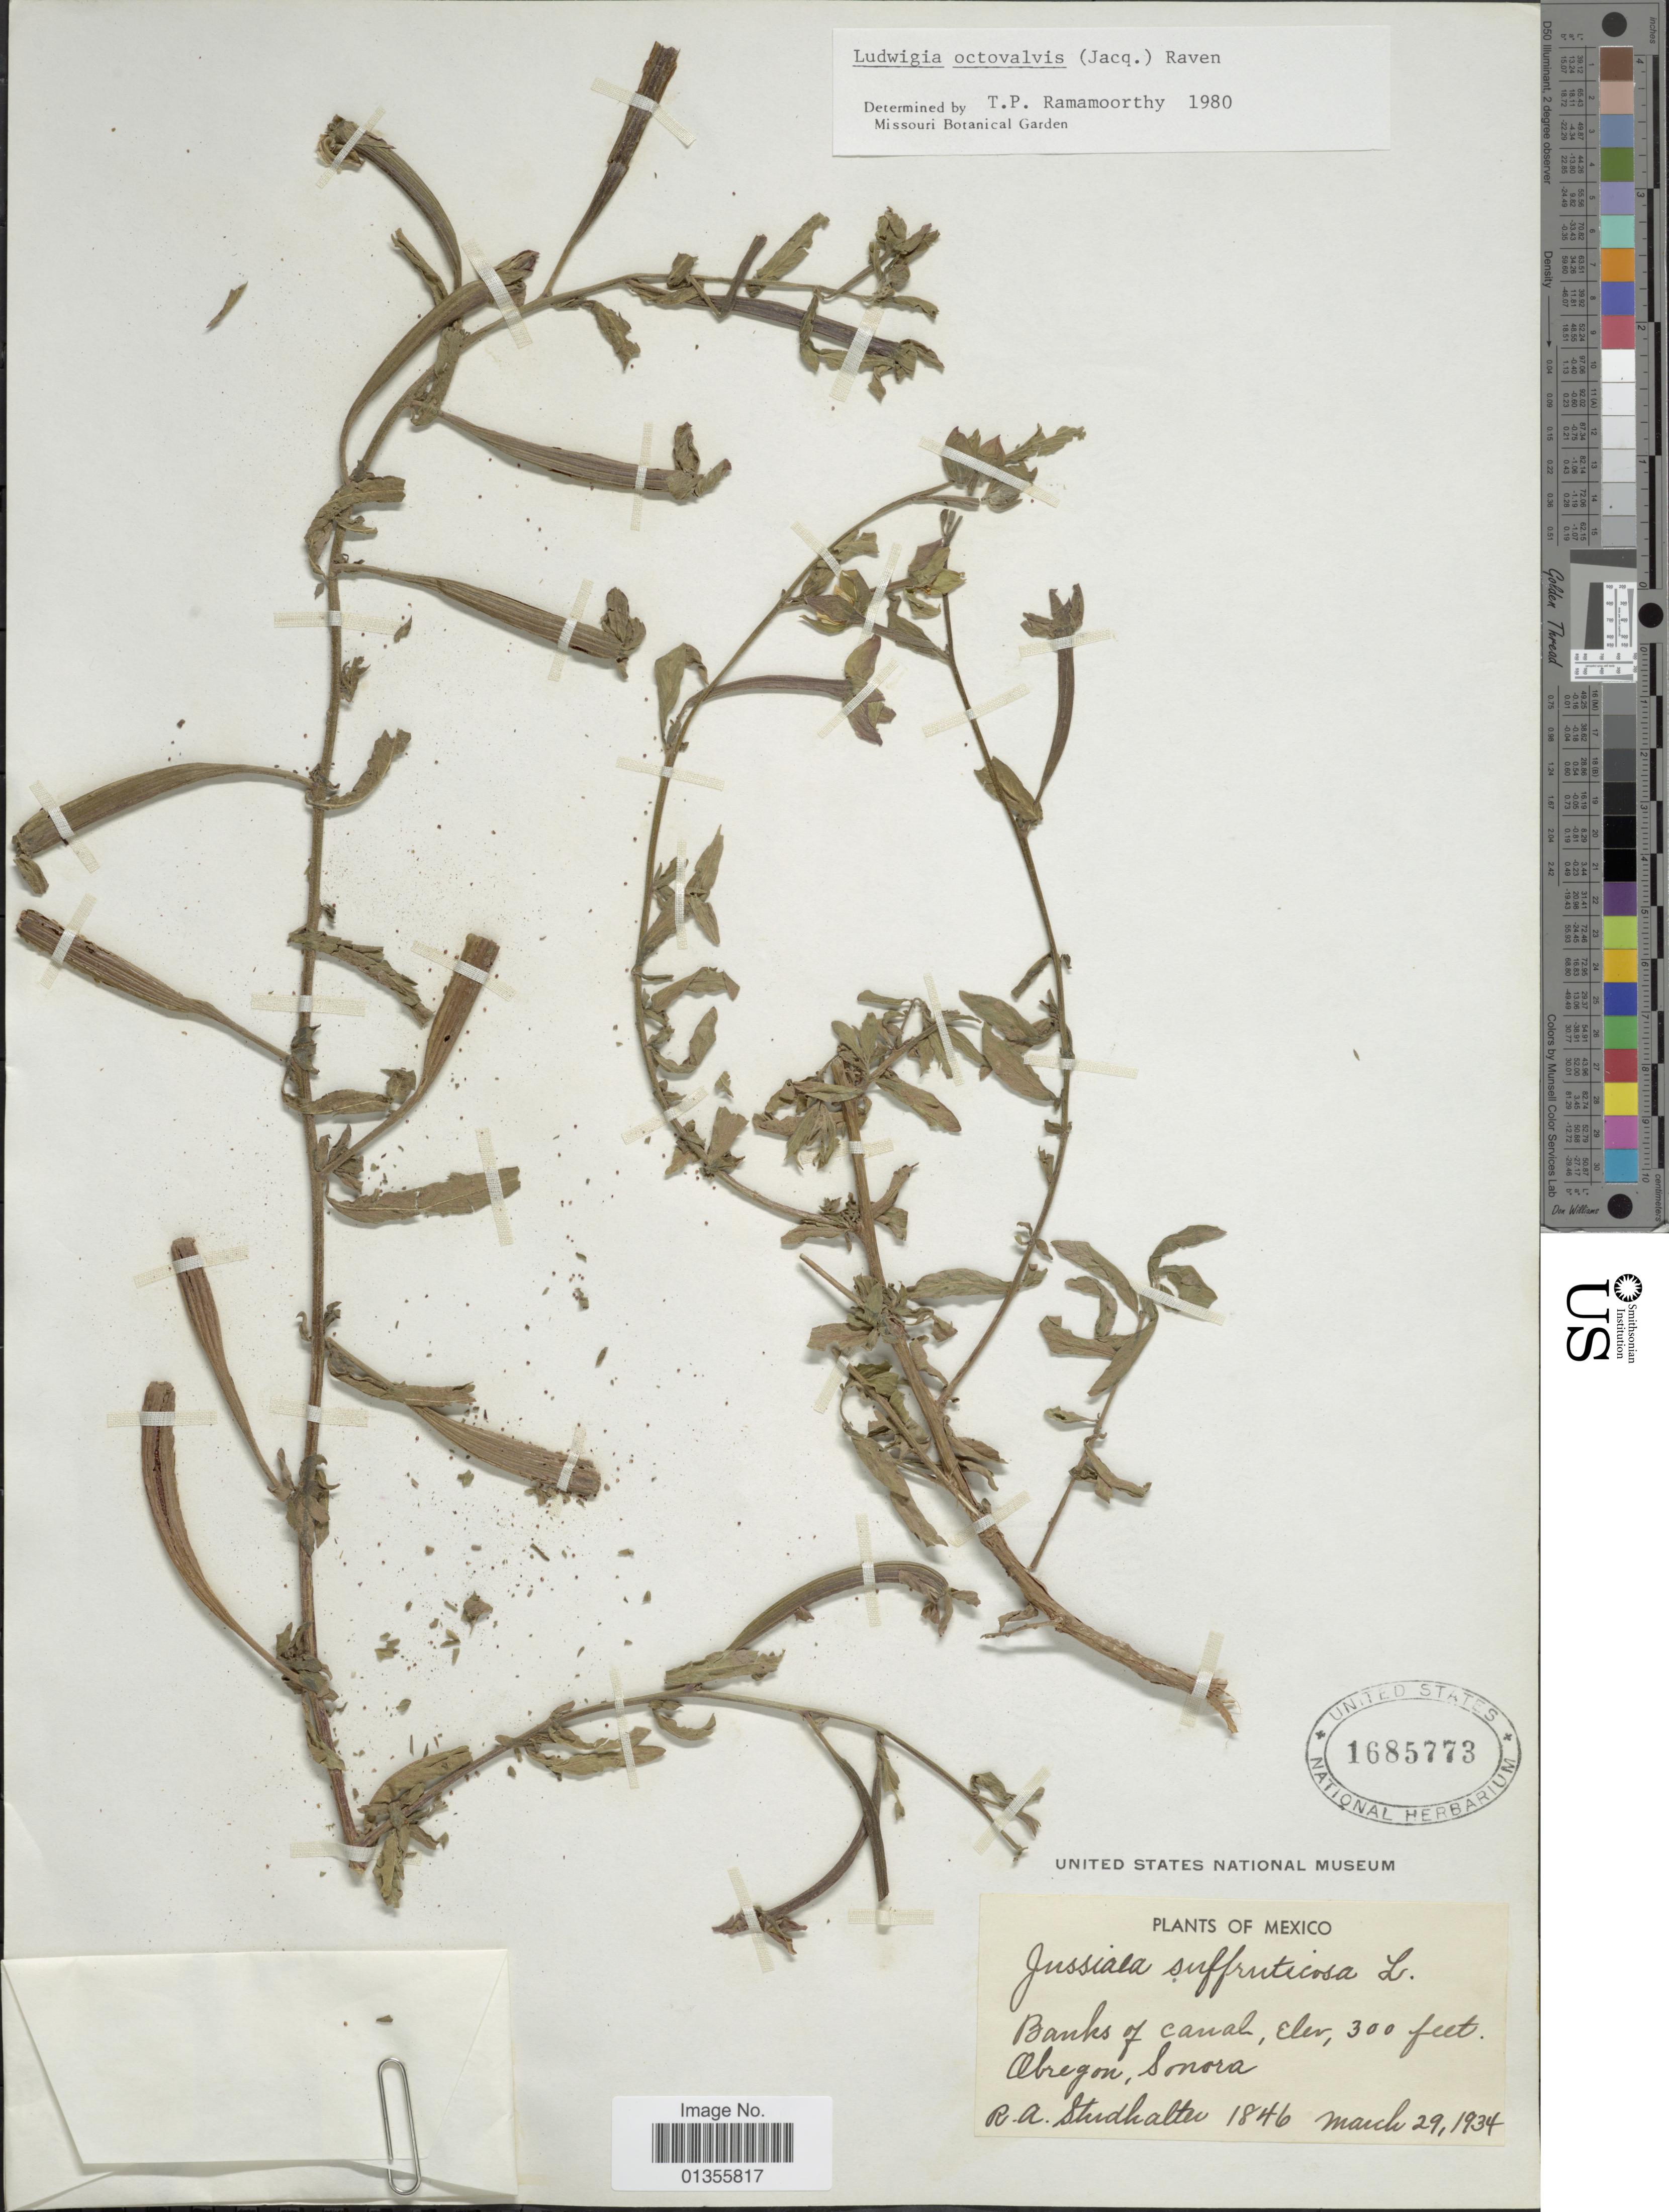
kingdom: Plantae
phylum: Tracheophyta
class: Magnoliopsida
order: Myrtales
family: Onagraceae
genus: Ludwigia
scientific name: Ludwigia octovalvis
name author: (Jacq.) P.H. Raven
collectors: R. Studhalter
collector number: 1846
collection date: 1934-03-29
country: Mexico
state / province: Sonora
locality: Banks of canal. Abregon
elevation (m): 91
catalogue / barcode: US 1685773